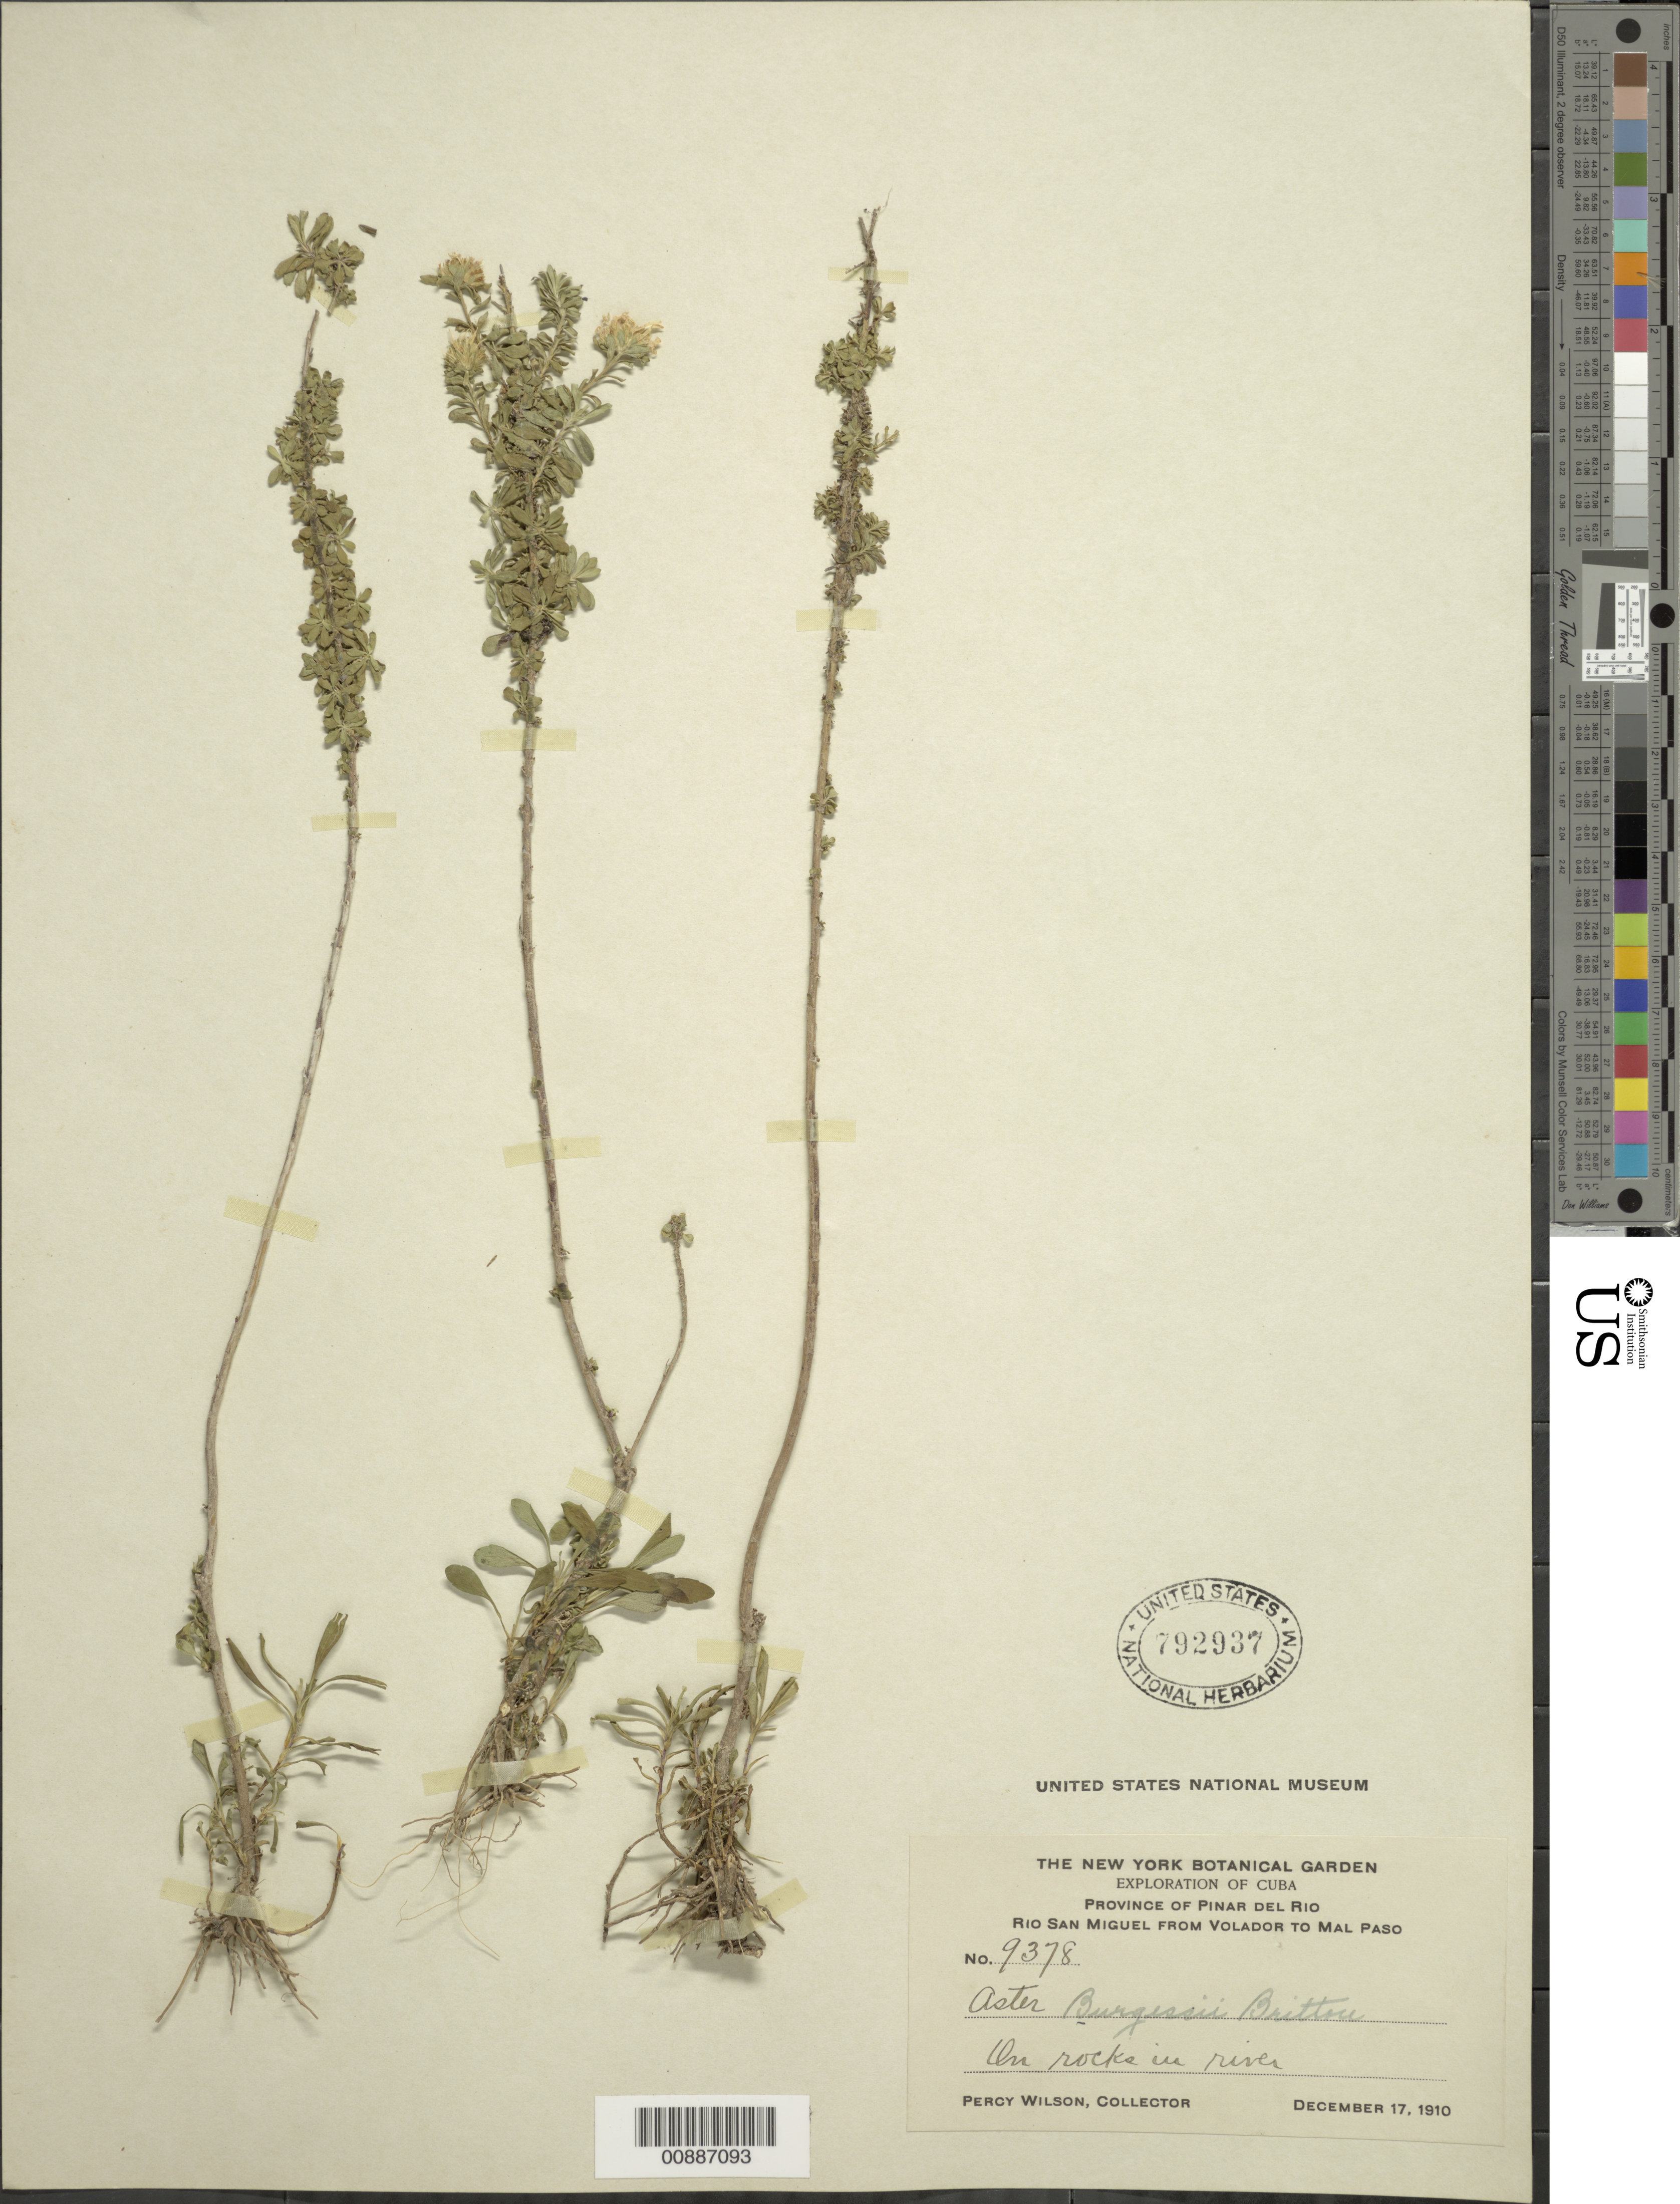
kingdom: Plantae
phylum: Tracheophyta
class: Magnoliopsida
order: Asterales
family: Asteraceae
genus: Symphyotrichum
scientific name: Symphyotrichum burgessii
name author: (Britton) G.L. Nesom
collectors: P. Wilson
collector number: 9378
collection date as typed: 17 Dec 1910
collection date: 1910-12-17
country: Cuba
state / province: Pinar del Río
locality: Rio San Miguel, from Volador to Mal Paso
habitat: On rocks in river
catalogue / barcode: US 792937